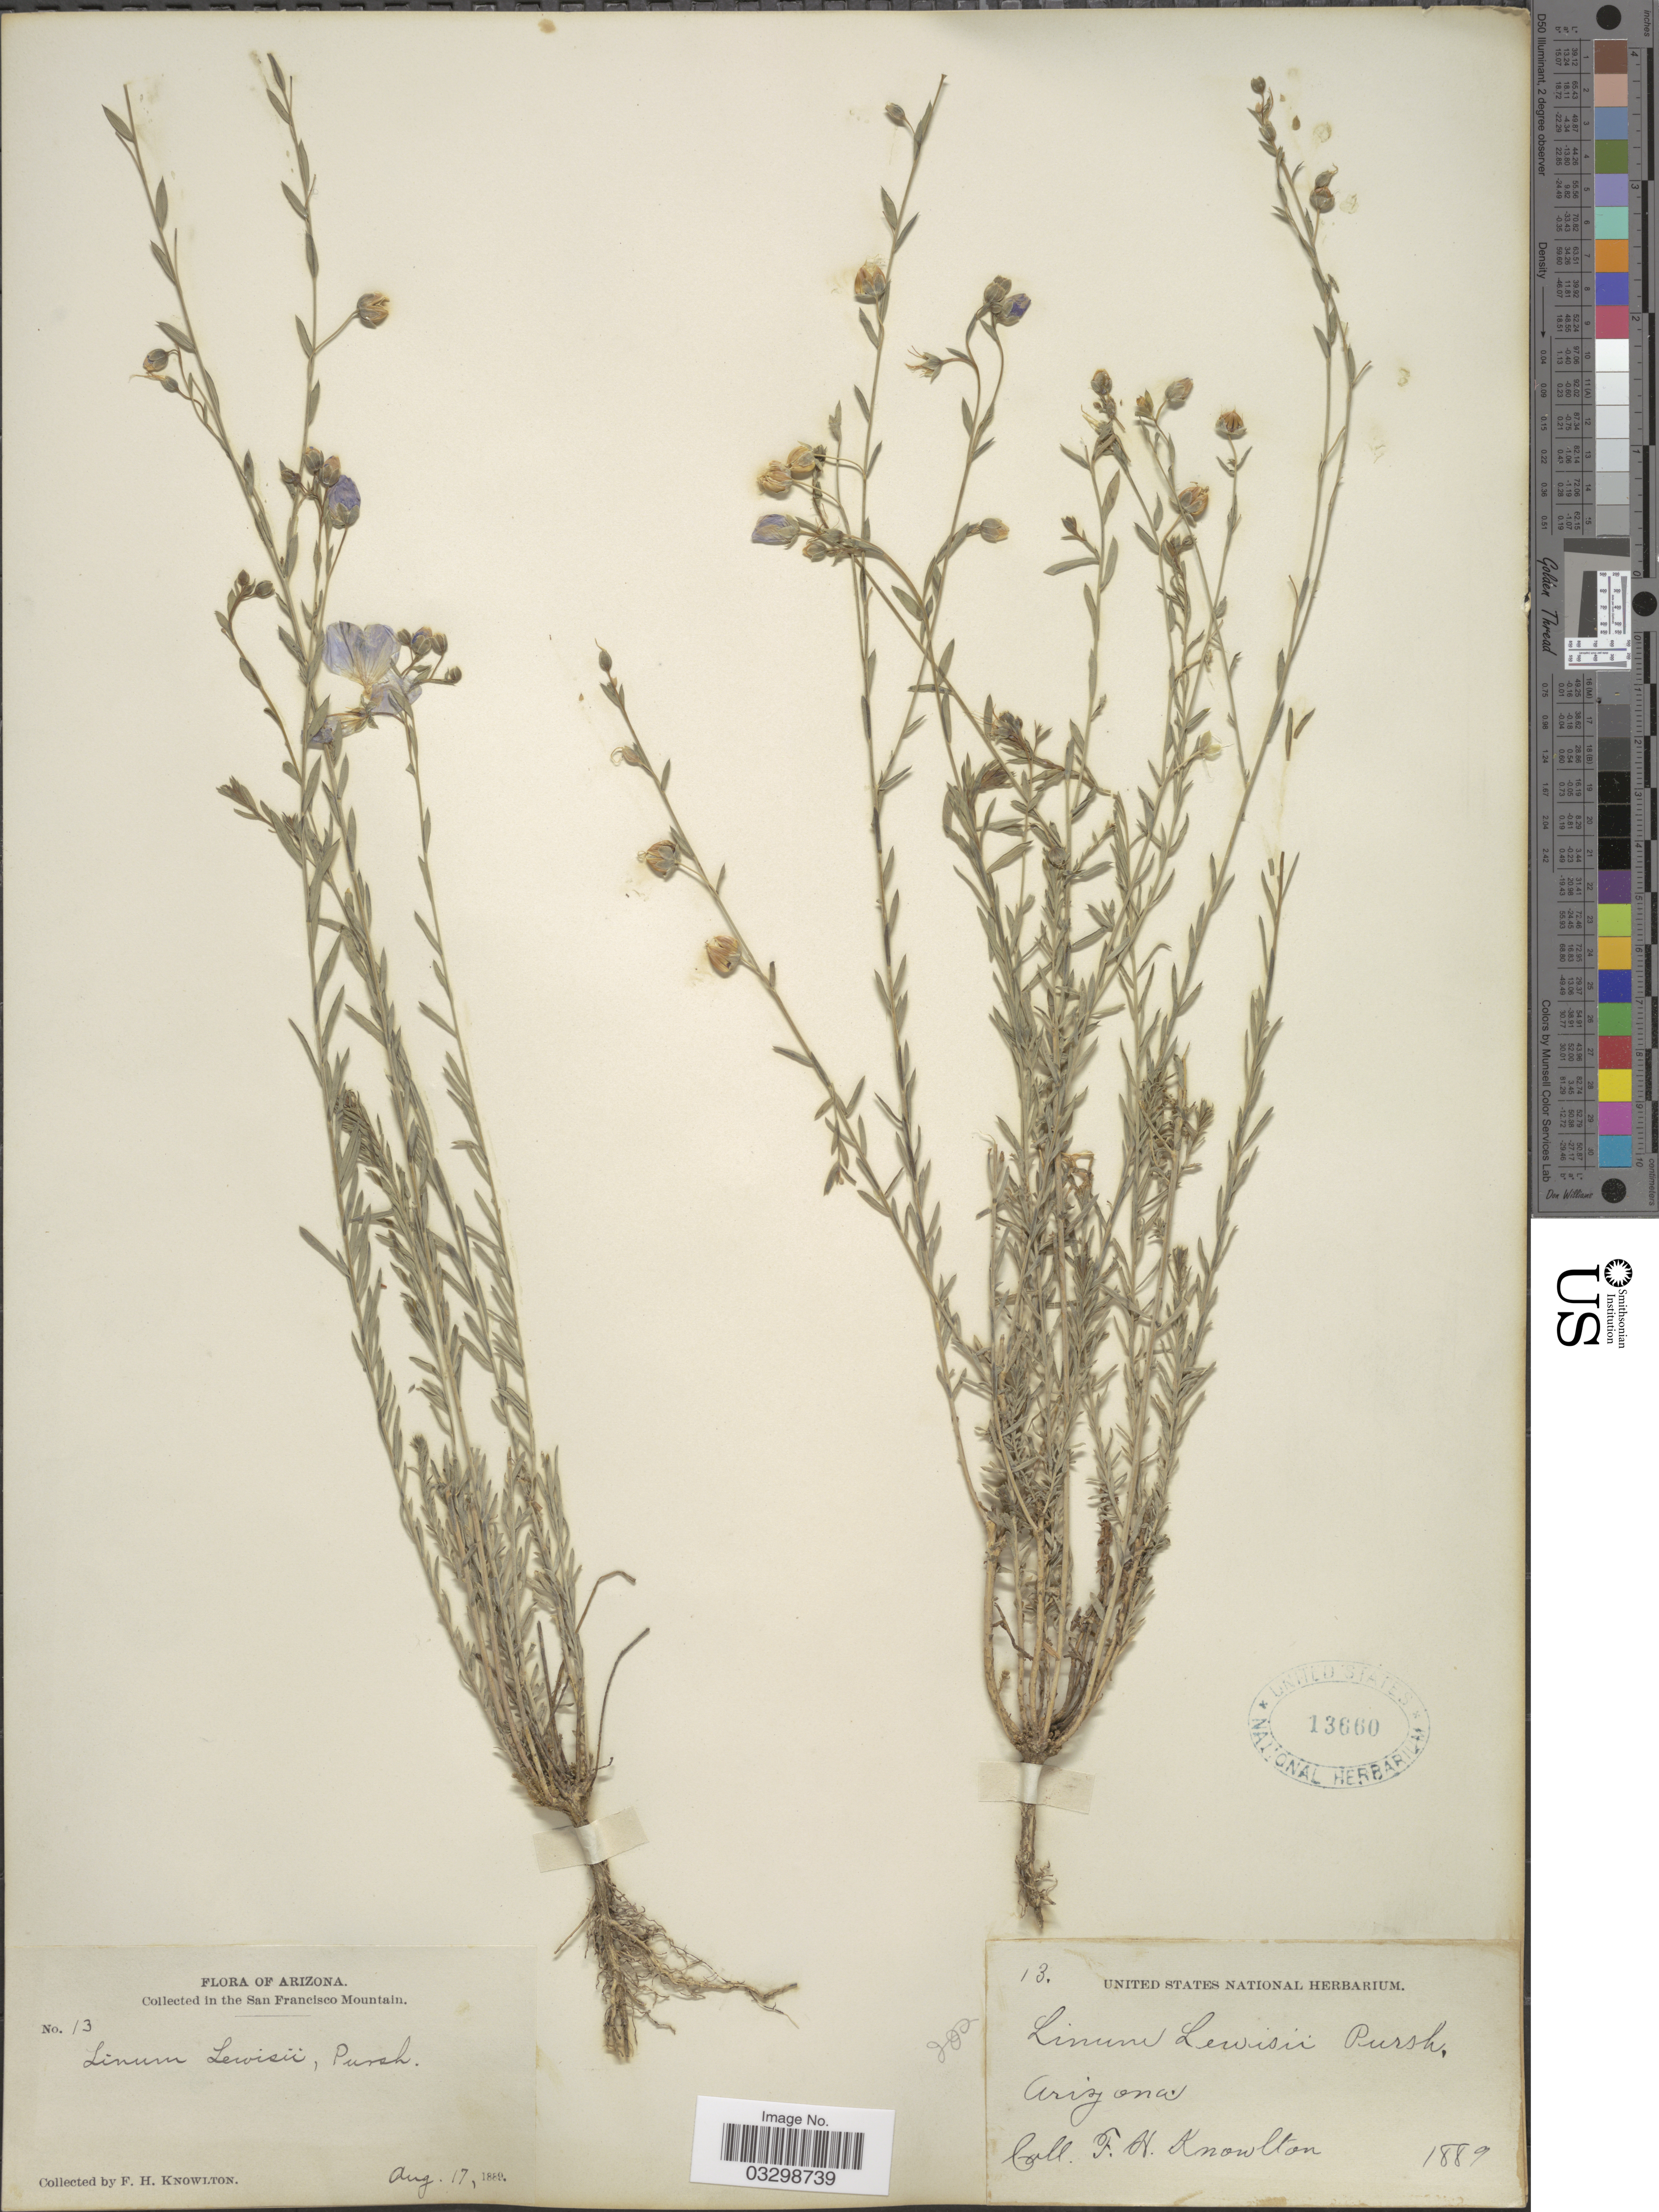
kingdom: Plantae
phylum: Tracheophyta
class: Magnoliopsida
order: Malpighiales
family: Linaceae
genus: Linum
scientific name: Linum lewisii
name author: Pursh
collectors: F. H. Knowlton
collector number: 13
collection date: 1889-08-17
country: United States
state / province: Arizona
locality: In the San Francisco Mountain.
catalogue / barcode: US 13660